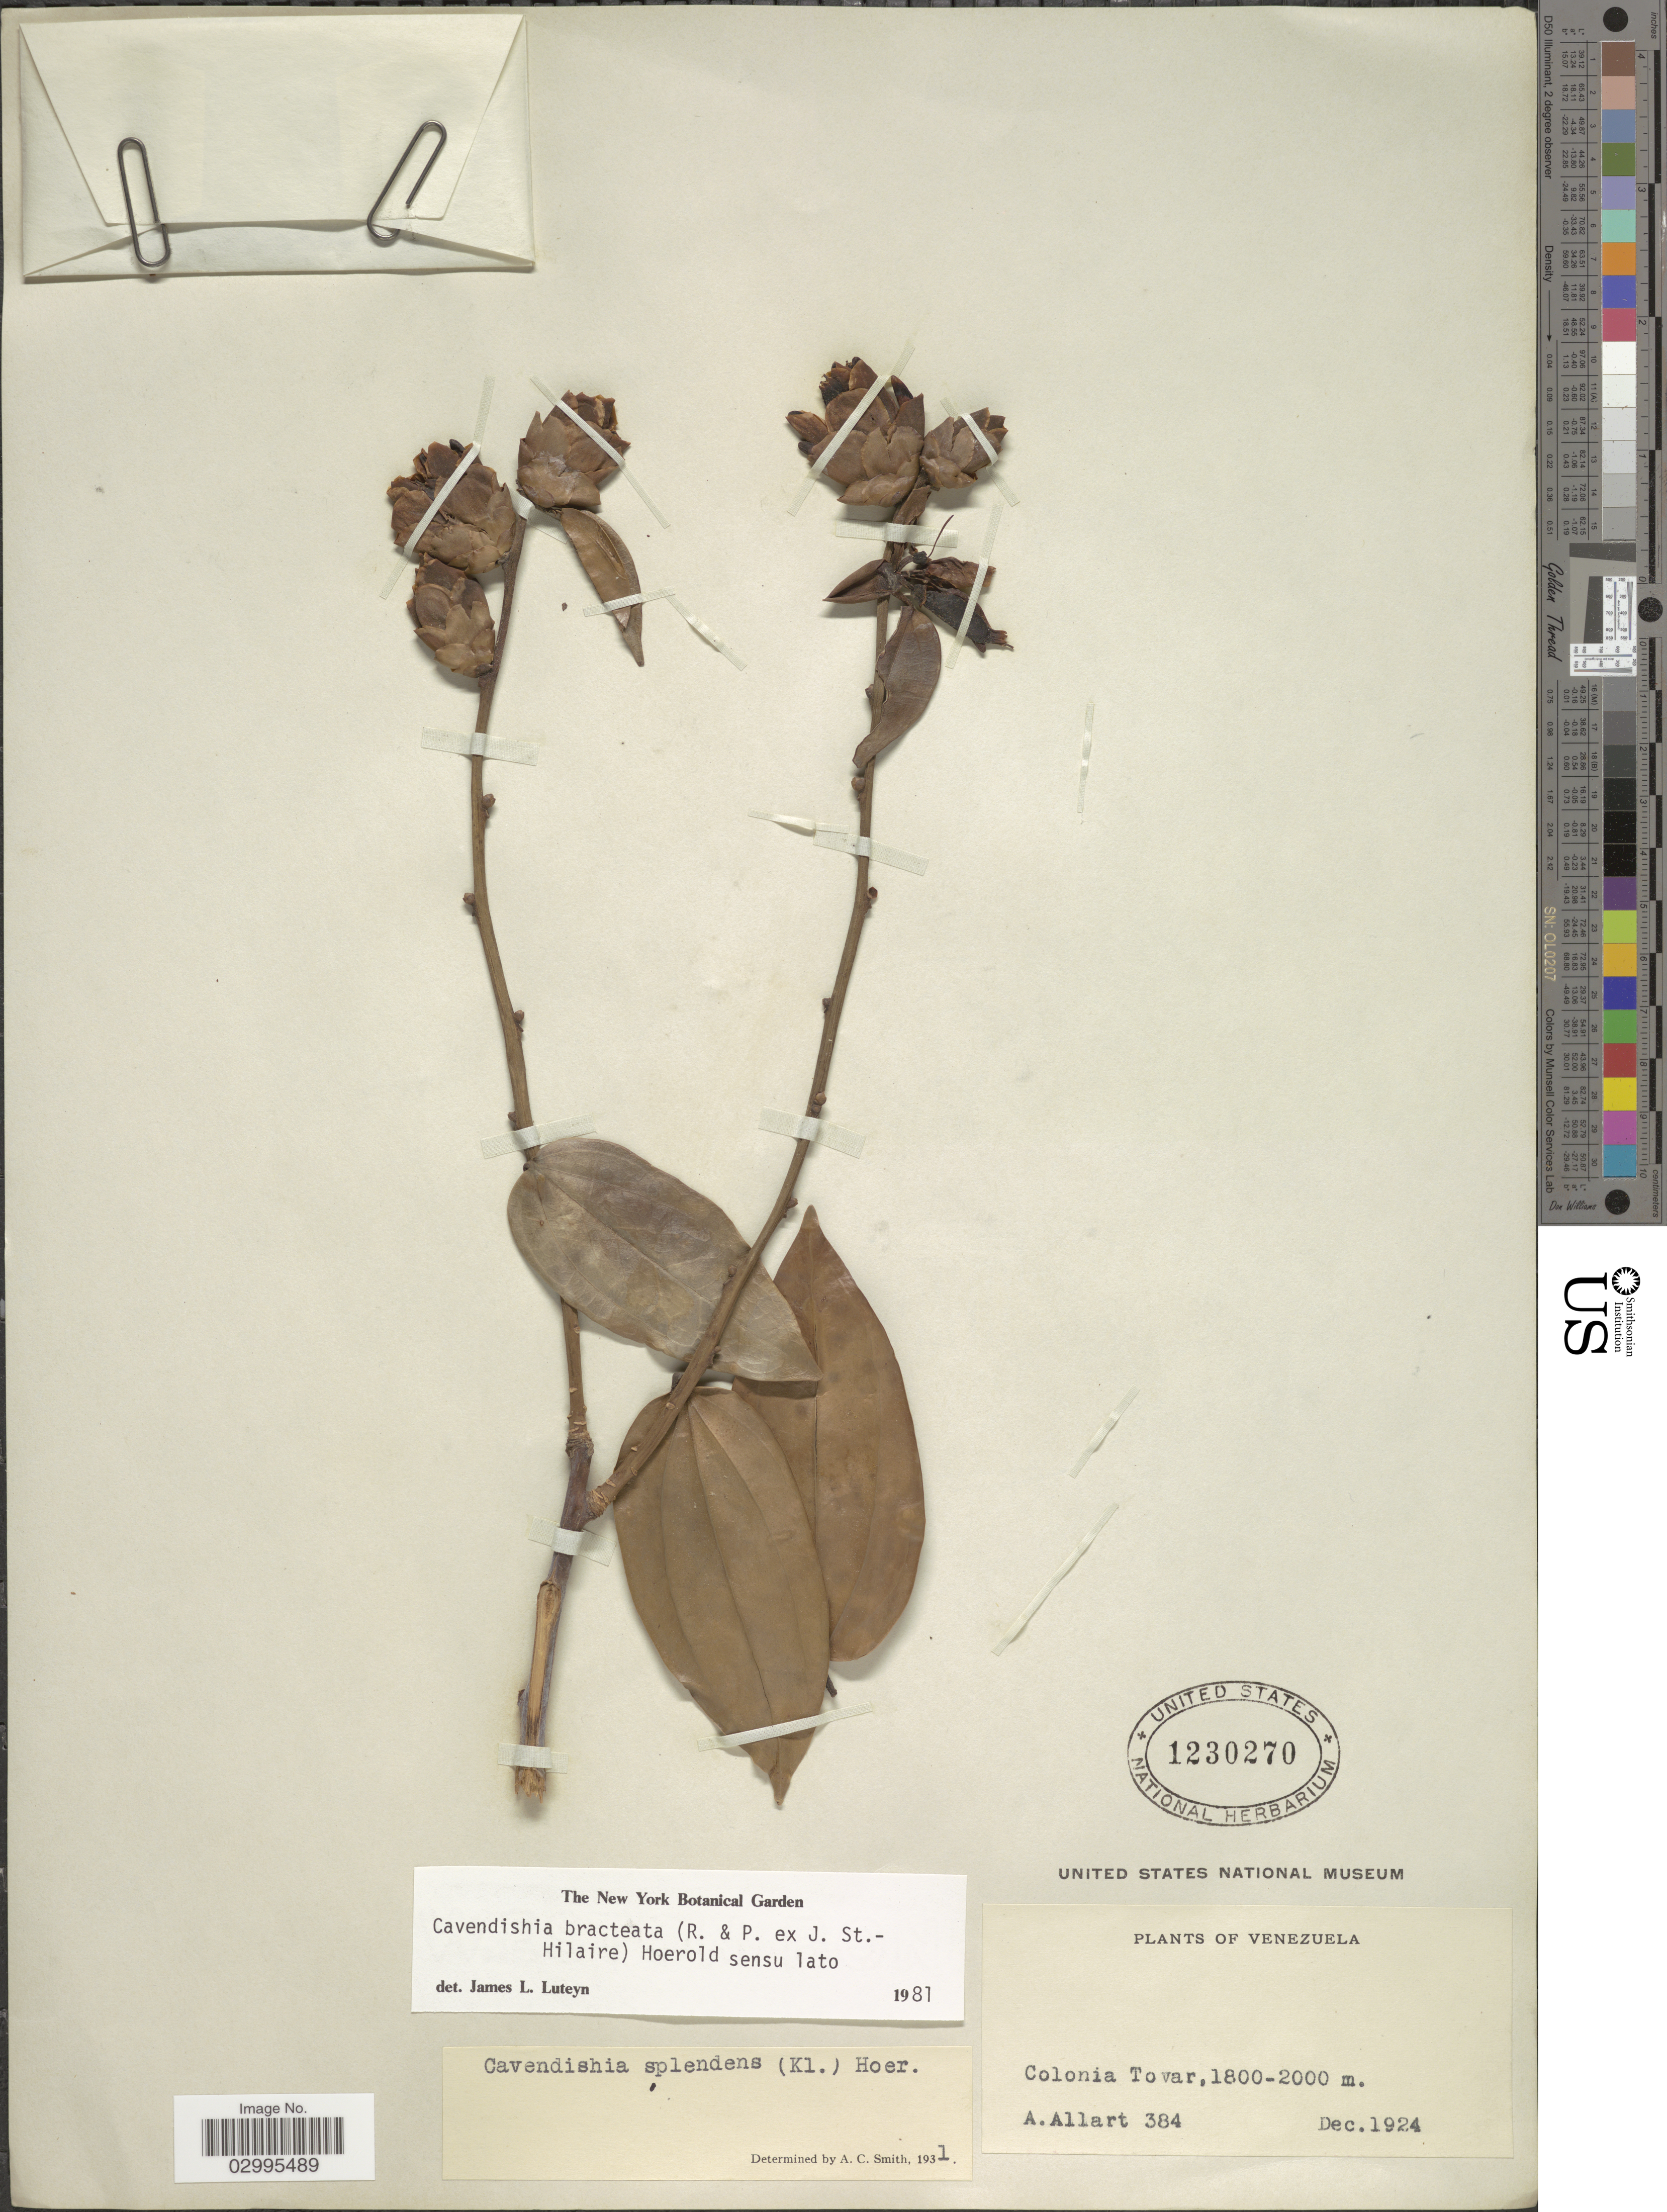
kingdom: Plantae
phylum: Tracheophyta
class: Magnoliopsida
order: Ericales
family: Ericaceae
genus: Cavendishia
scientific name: Cavendishia bracteata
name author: (Ruiz & Pav. ex J. St.-Hil.) Hoerold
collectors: A. Allart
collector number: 384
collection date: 1924-12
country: Venezuela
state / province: Aragua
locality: Colonia Tovar.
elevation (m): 1800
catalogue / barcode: US 1230270